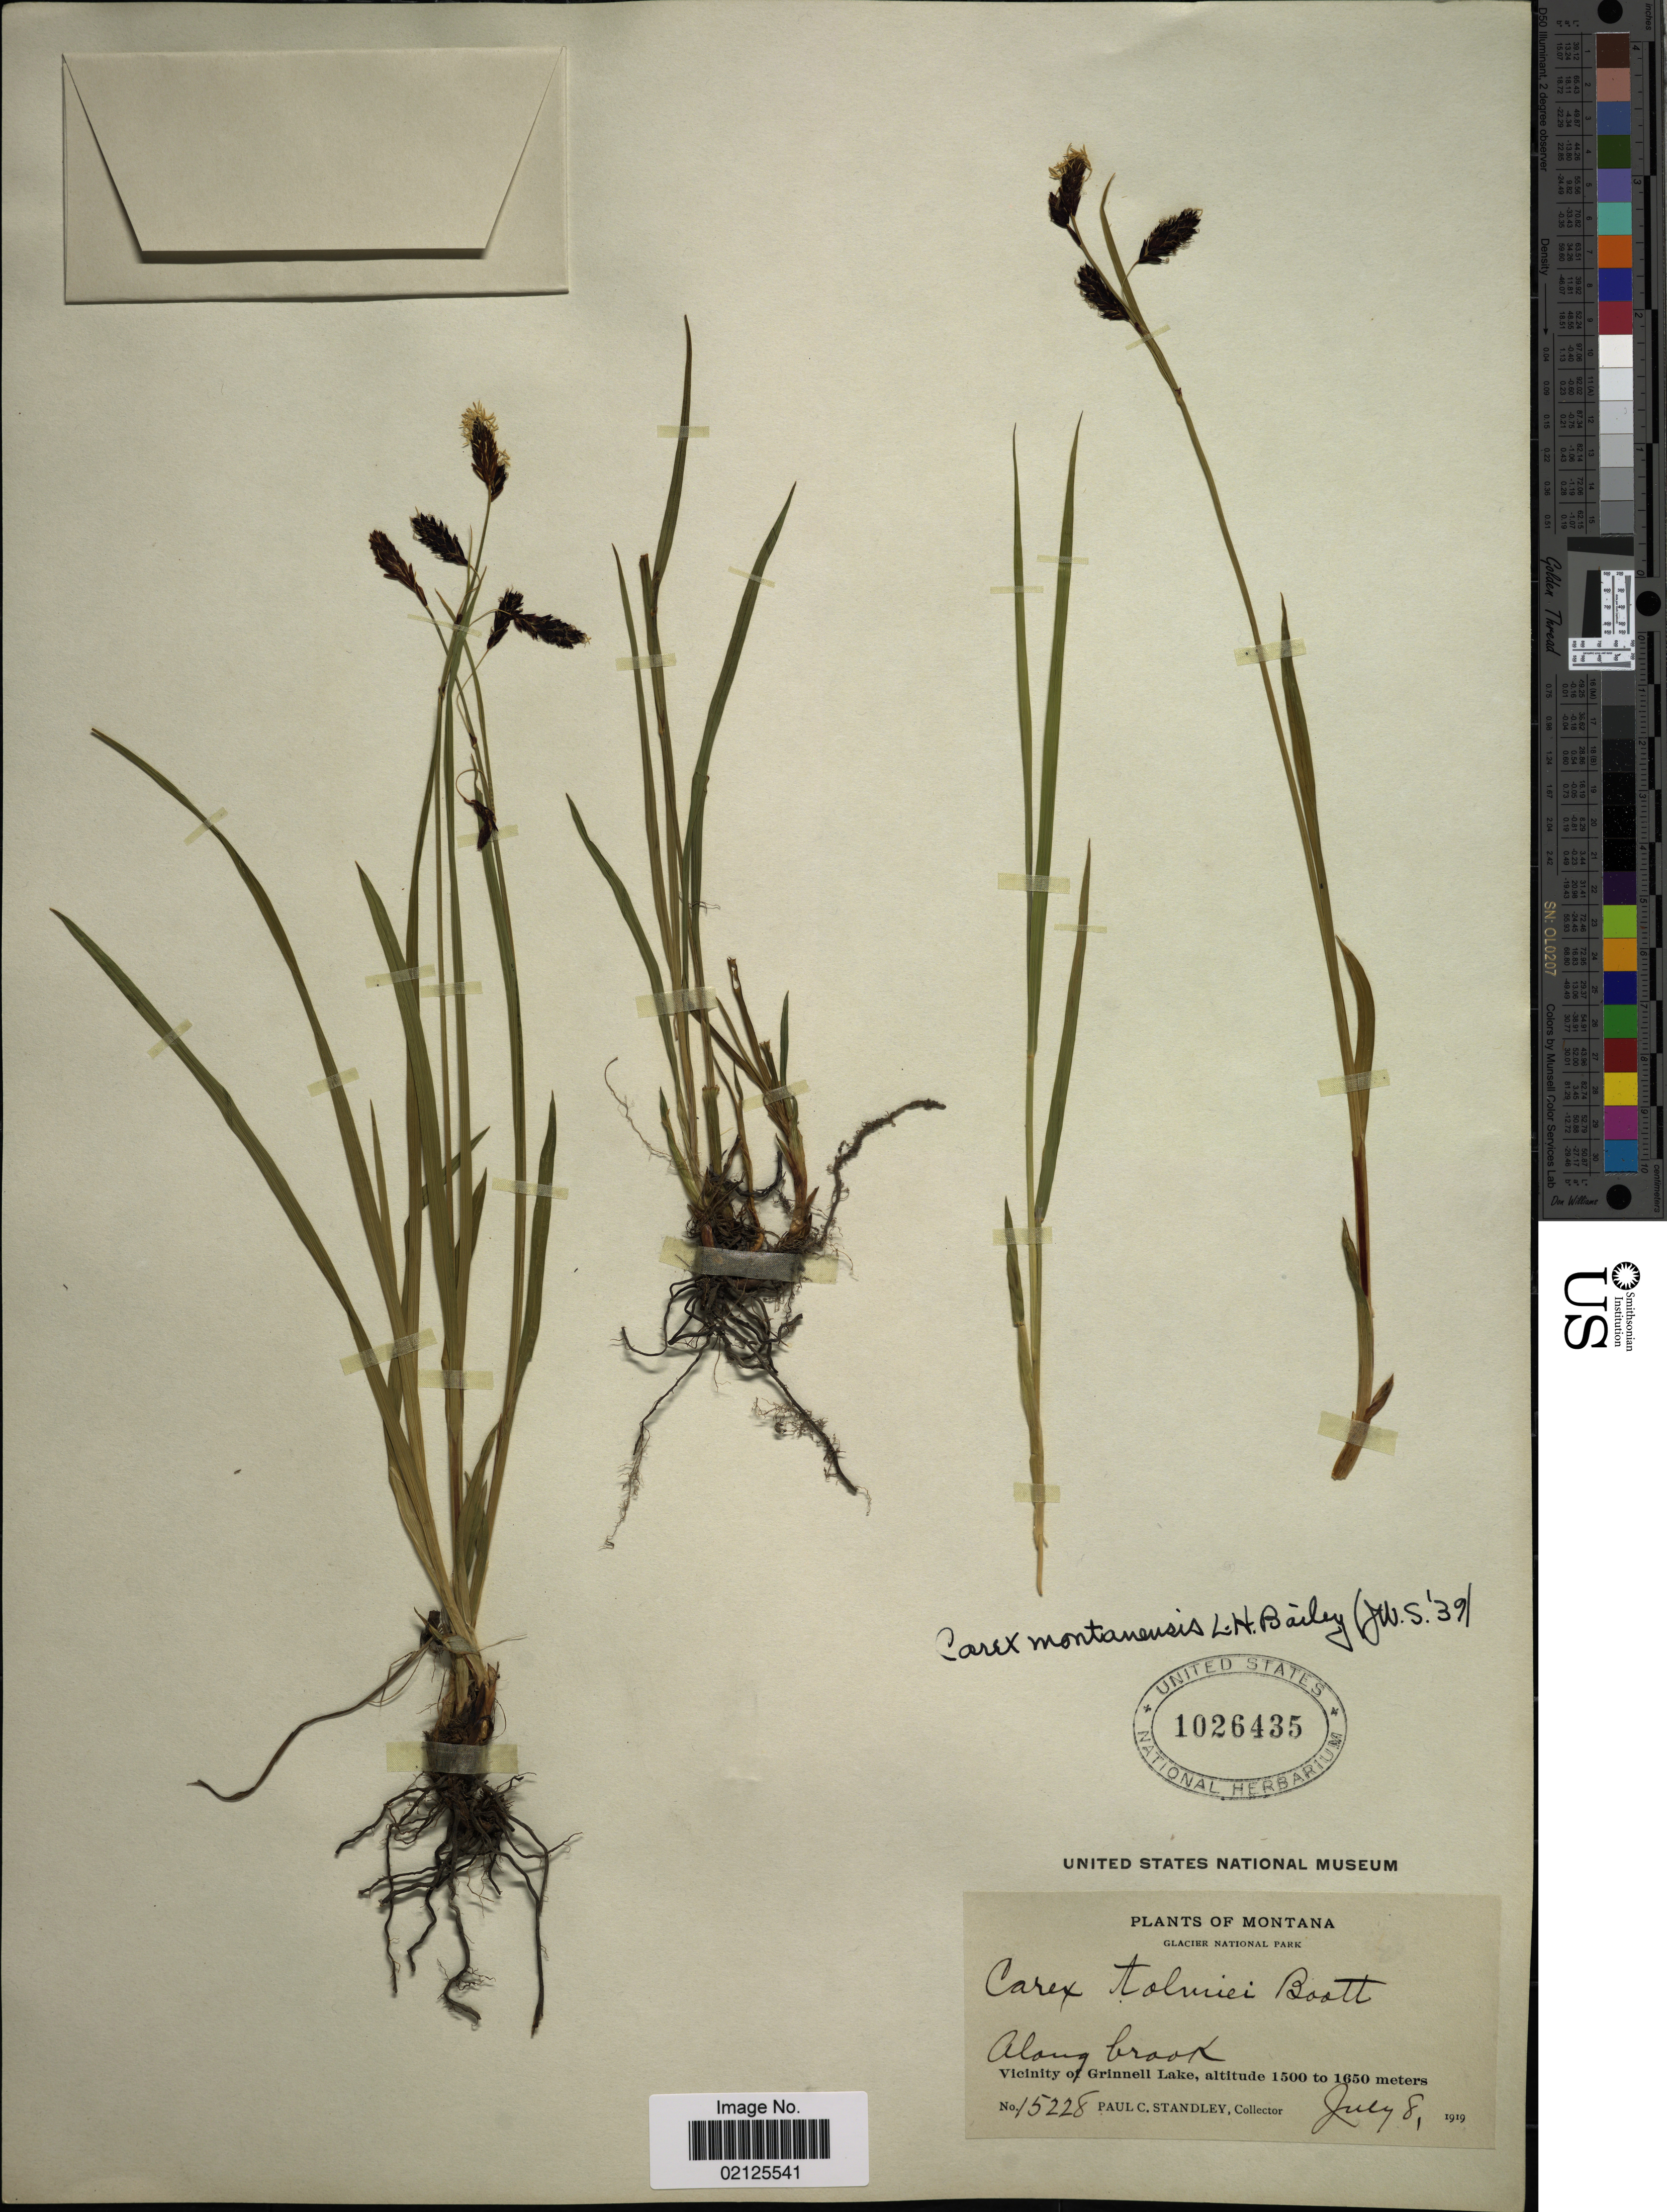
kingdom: Plantae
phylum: Tracheophyta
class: Liliopsida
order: Poales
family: Cyperaceae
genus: Carex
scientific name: Carex podocarpa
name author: R. Br.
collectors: P. C. Standley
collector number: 15228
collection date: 1919-07-08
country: United States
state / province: Montana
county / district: Glacier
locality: Glacier National Park, along brook, Vicinity of Grinnell Lake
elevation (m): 1500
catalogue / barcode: US 1026435